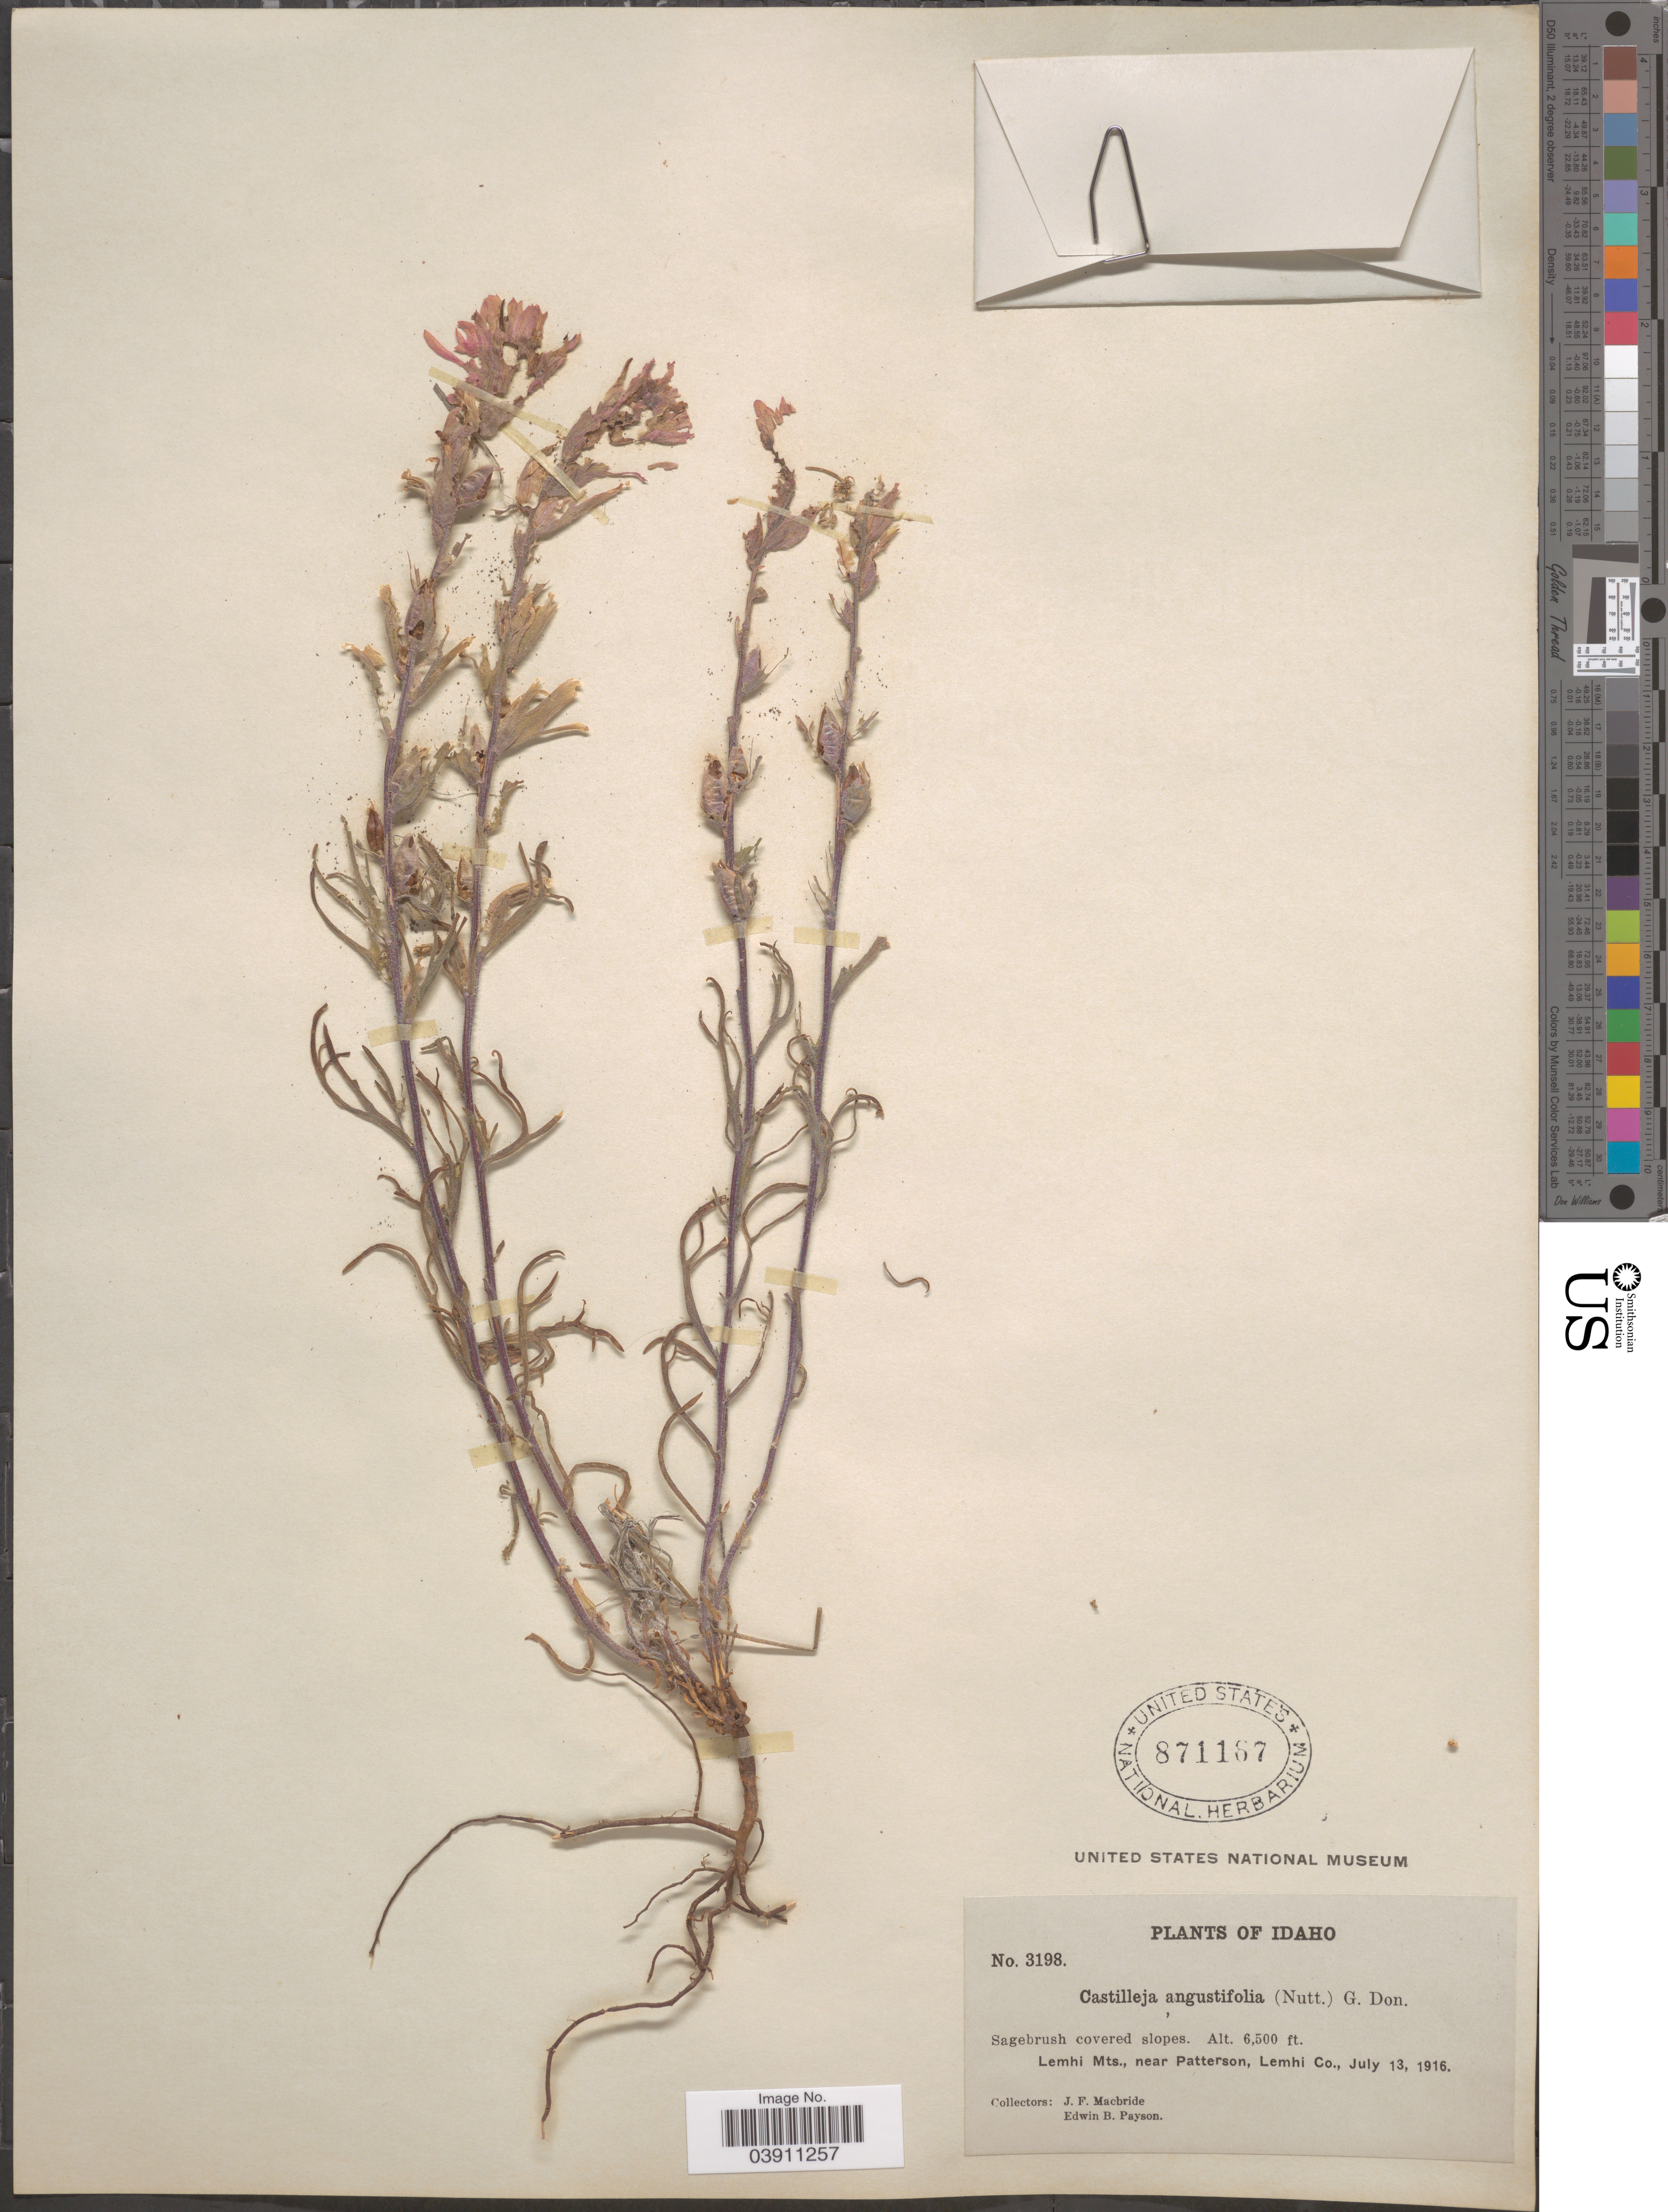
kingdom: Plantae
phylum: Tracheophyta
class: Magnoliopsida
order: Lamiales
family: Orobanchaceae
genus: Castilleja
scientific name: Castilleja angustifolia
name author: (Nutt.) G. Don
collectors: J. F. Macbride & E. B. Payson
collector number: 3198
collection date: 1916-07-13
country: United States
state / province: Idaho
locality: Sagebrush covered slopes. Lemhi Mts., near Patterson, Lemhi Co.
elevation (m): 1981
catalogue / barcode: US 871167